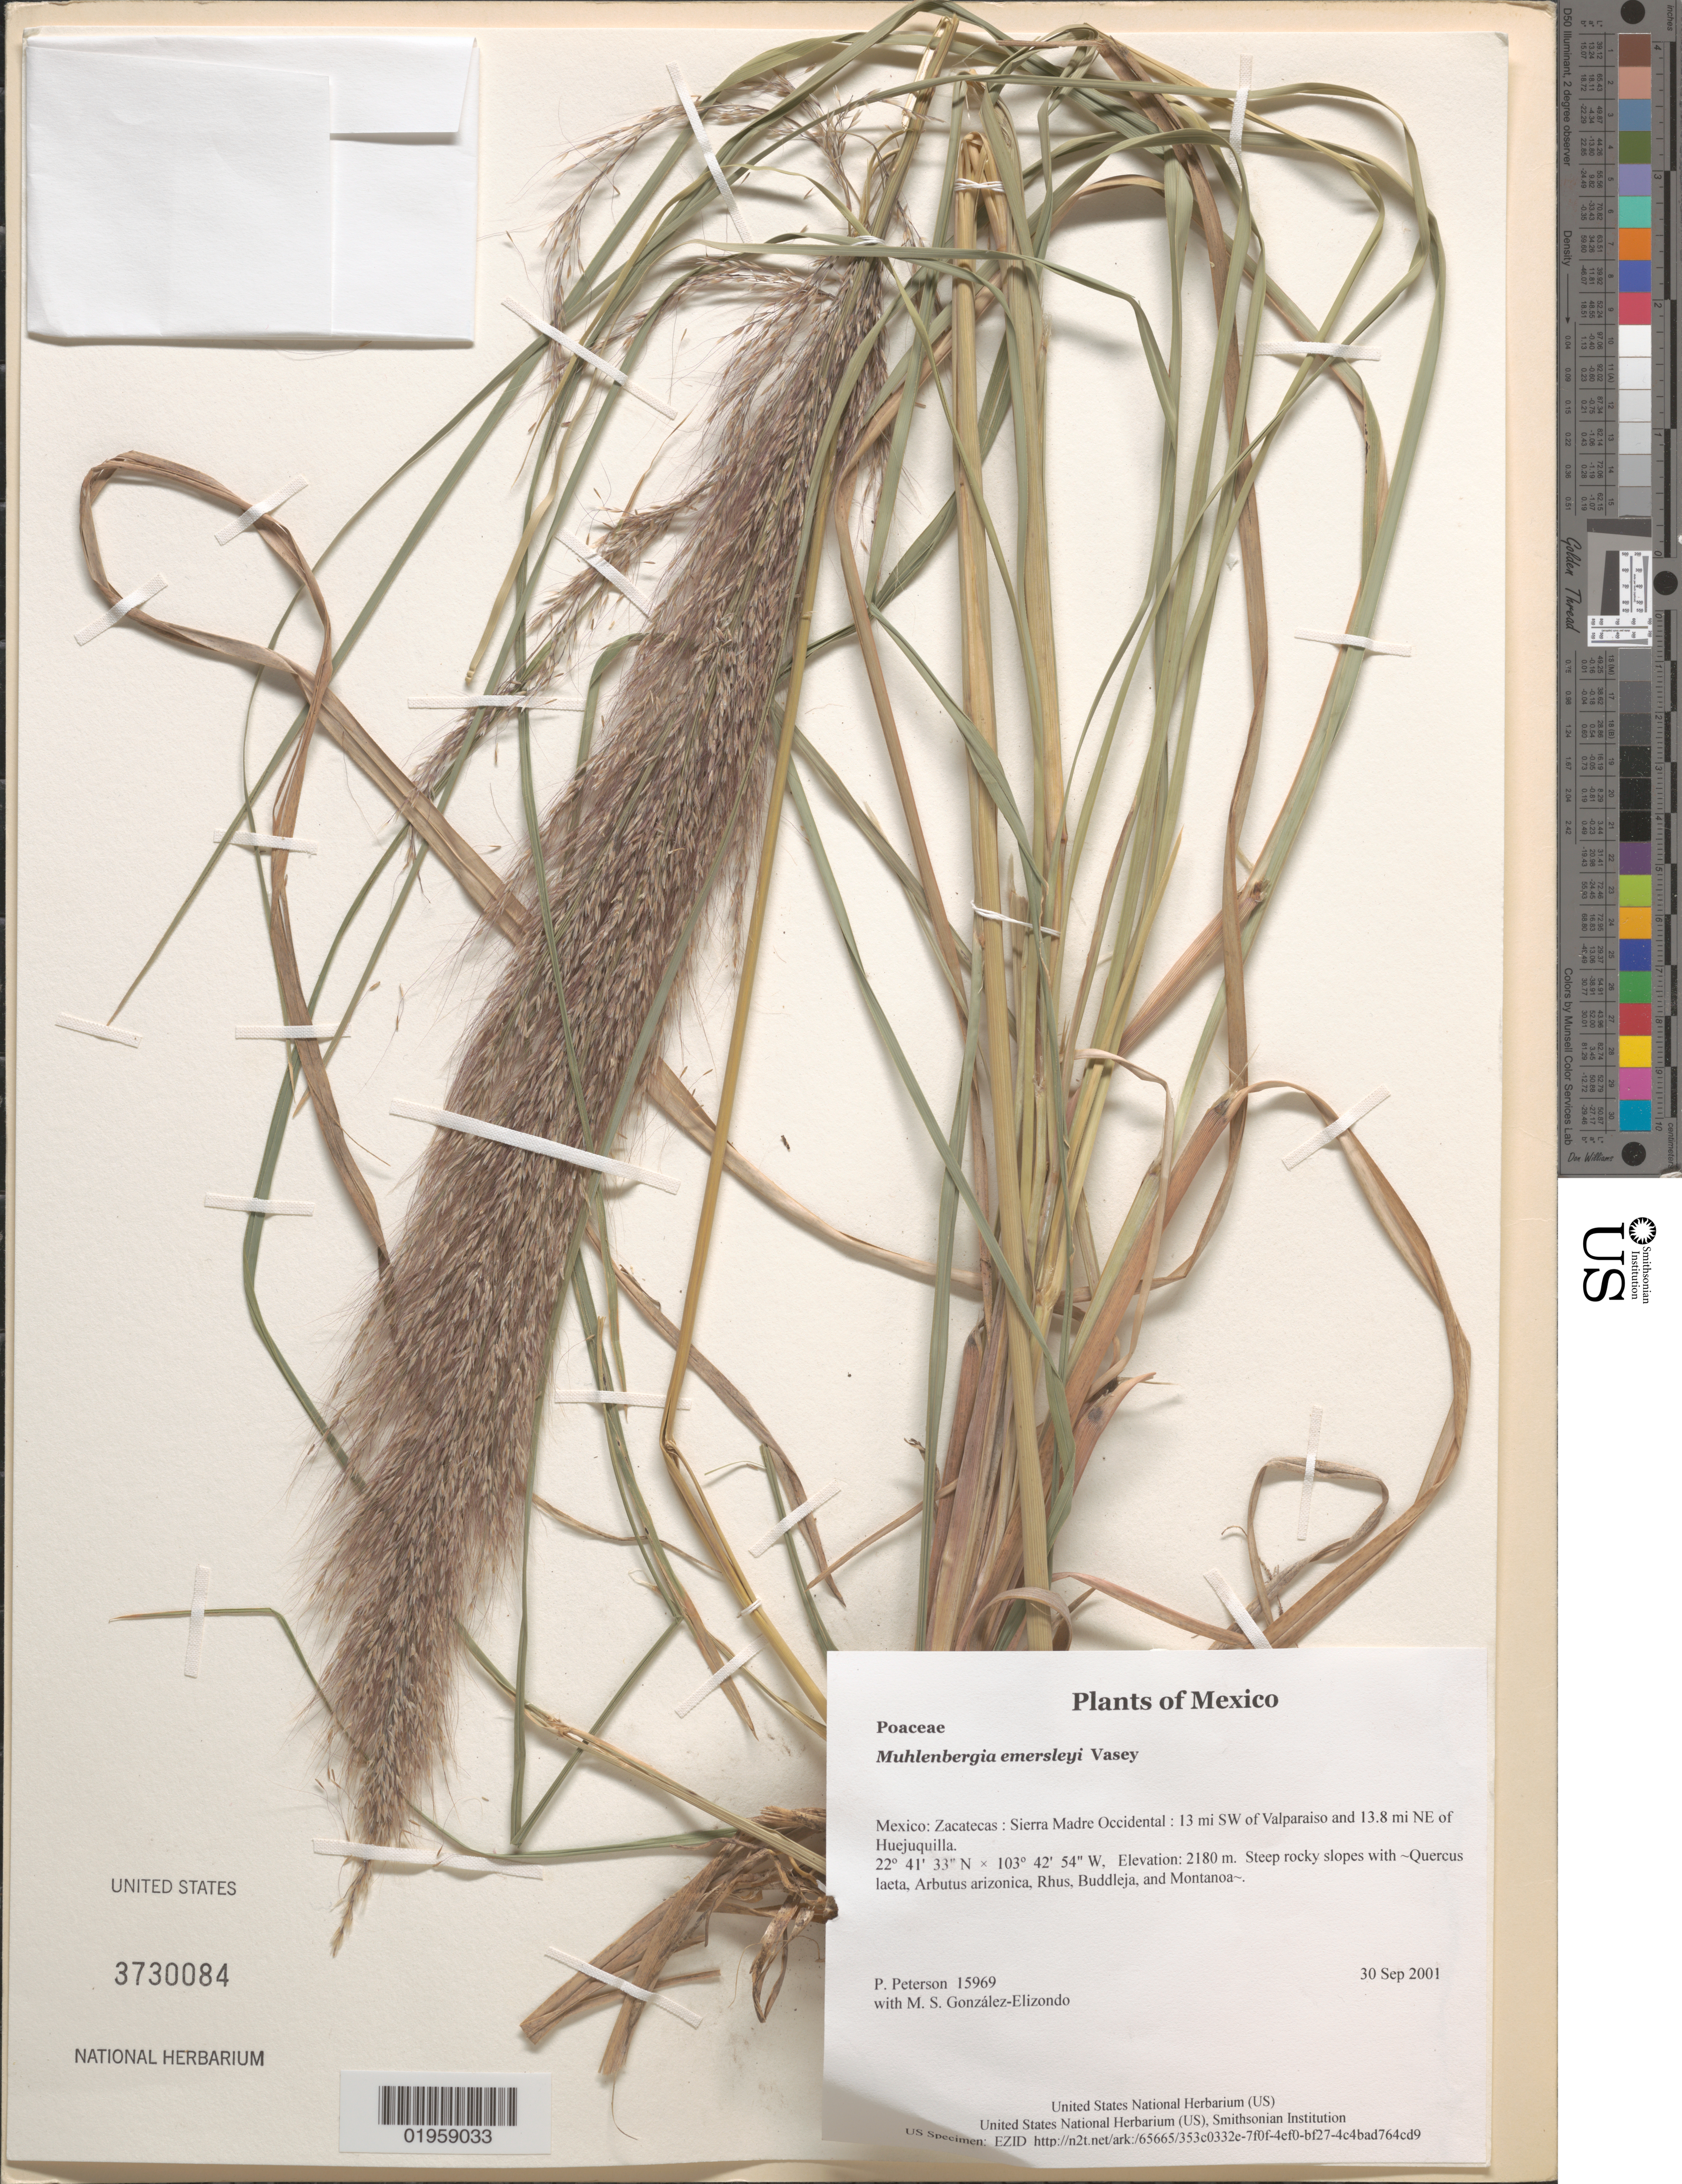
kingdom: Plantae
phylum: Tracheophyta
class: Liliopsida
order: Poales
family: Poaceae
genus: Muhlenbergia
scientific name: Muhlenbergia emersleyi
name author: Vasey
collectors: P. M. Peterson & M. S. González-Elizondo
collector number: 15969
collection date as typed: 30 Sep 2001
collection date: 2001-09-30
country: Mexico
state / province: Zacatecas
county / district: Sierra Madre Occidental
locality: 13 mi SW of Valparaiso and 13.8 mi NE of Huejuquilla.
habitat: Steep rocky slopes with ~Quercus laeta, Arbutus arizonica, Rhus, Buddleja, and Montanoa~.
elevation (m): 2180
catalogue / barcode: US 3730084